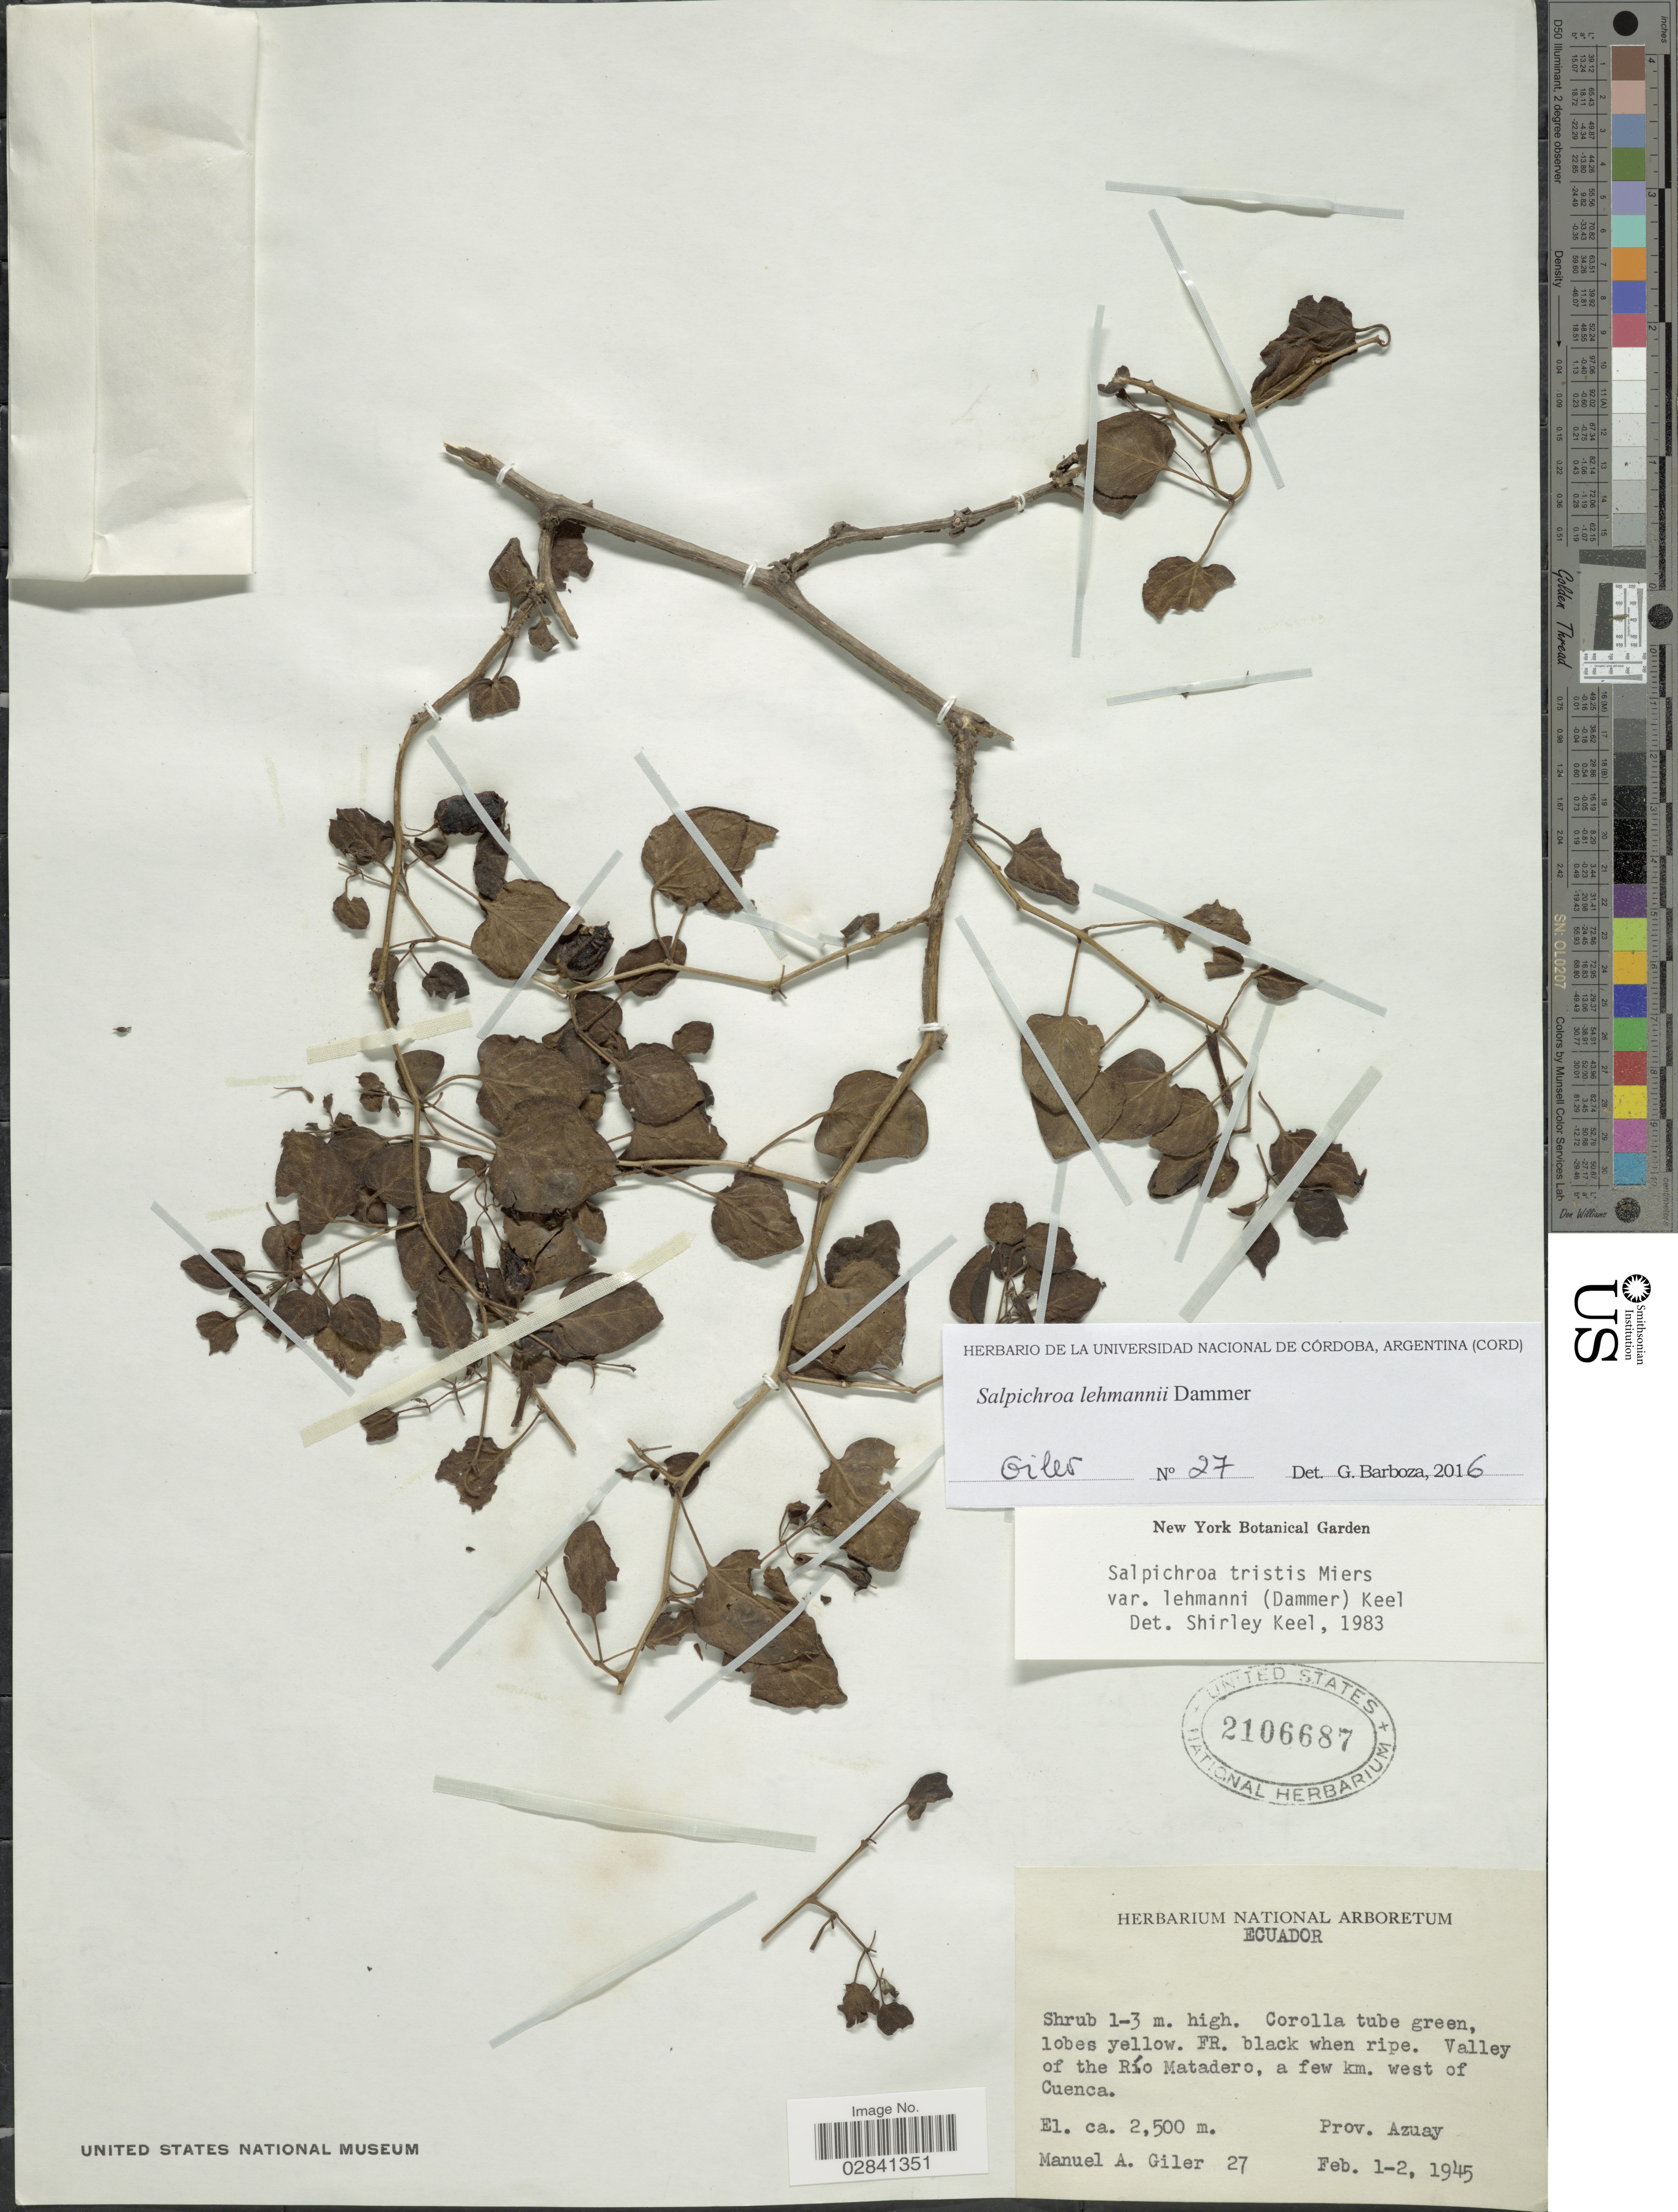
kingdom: Plantae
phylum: Tracheophyta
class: Magnoliopsida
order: Solanales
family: Solanaceae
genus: Salpichroa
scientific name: Salpichroa tristis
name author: Walp.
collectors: M. Gíler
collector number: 27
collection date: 1945-02-01/1945-02-02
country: Ecuador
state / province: Azuay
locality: Valley of the Río Matadero, a few km. west of Cuenca.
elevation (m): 2500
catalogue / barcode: US 2106687